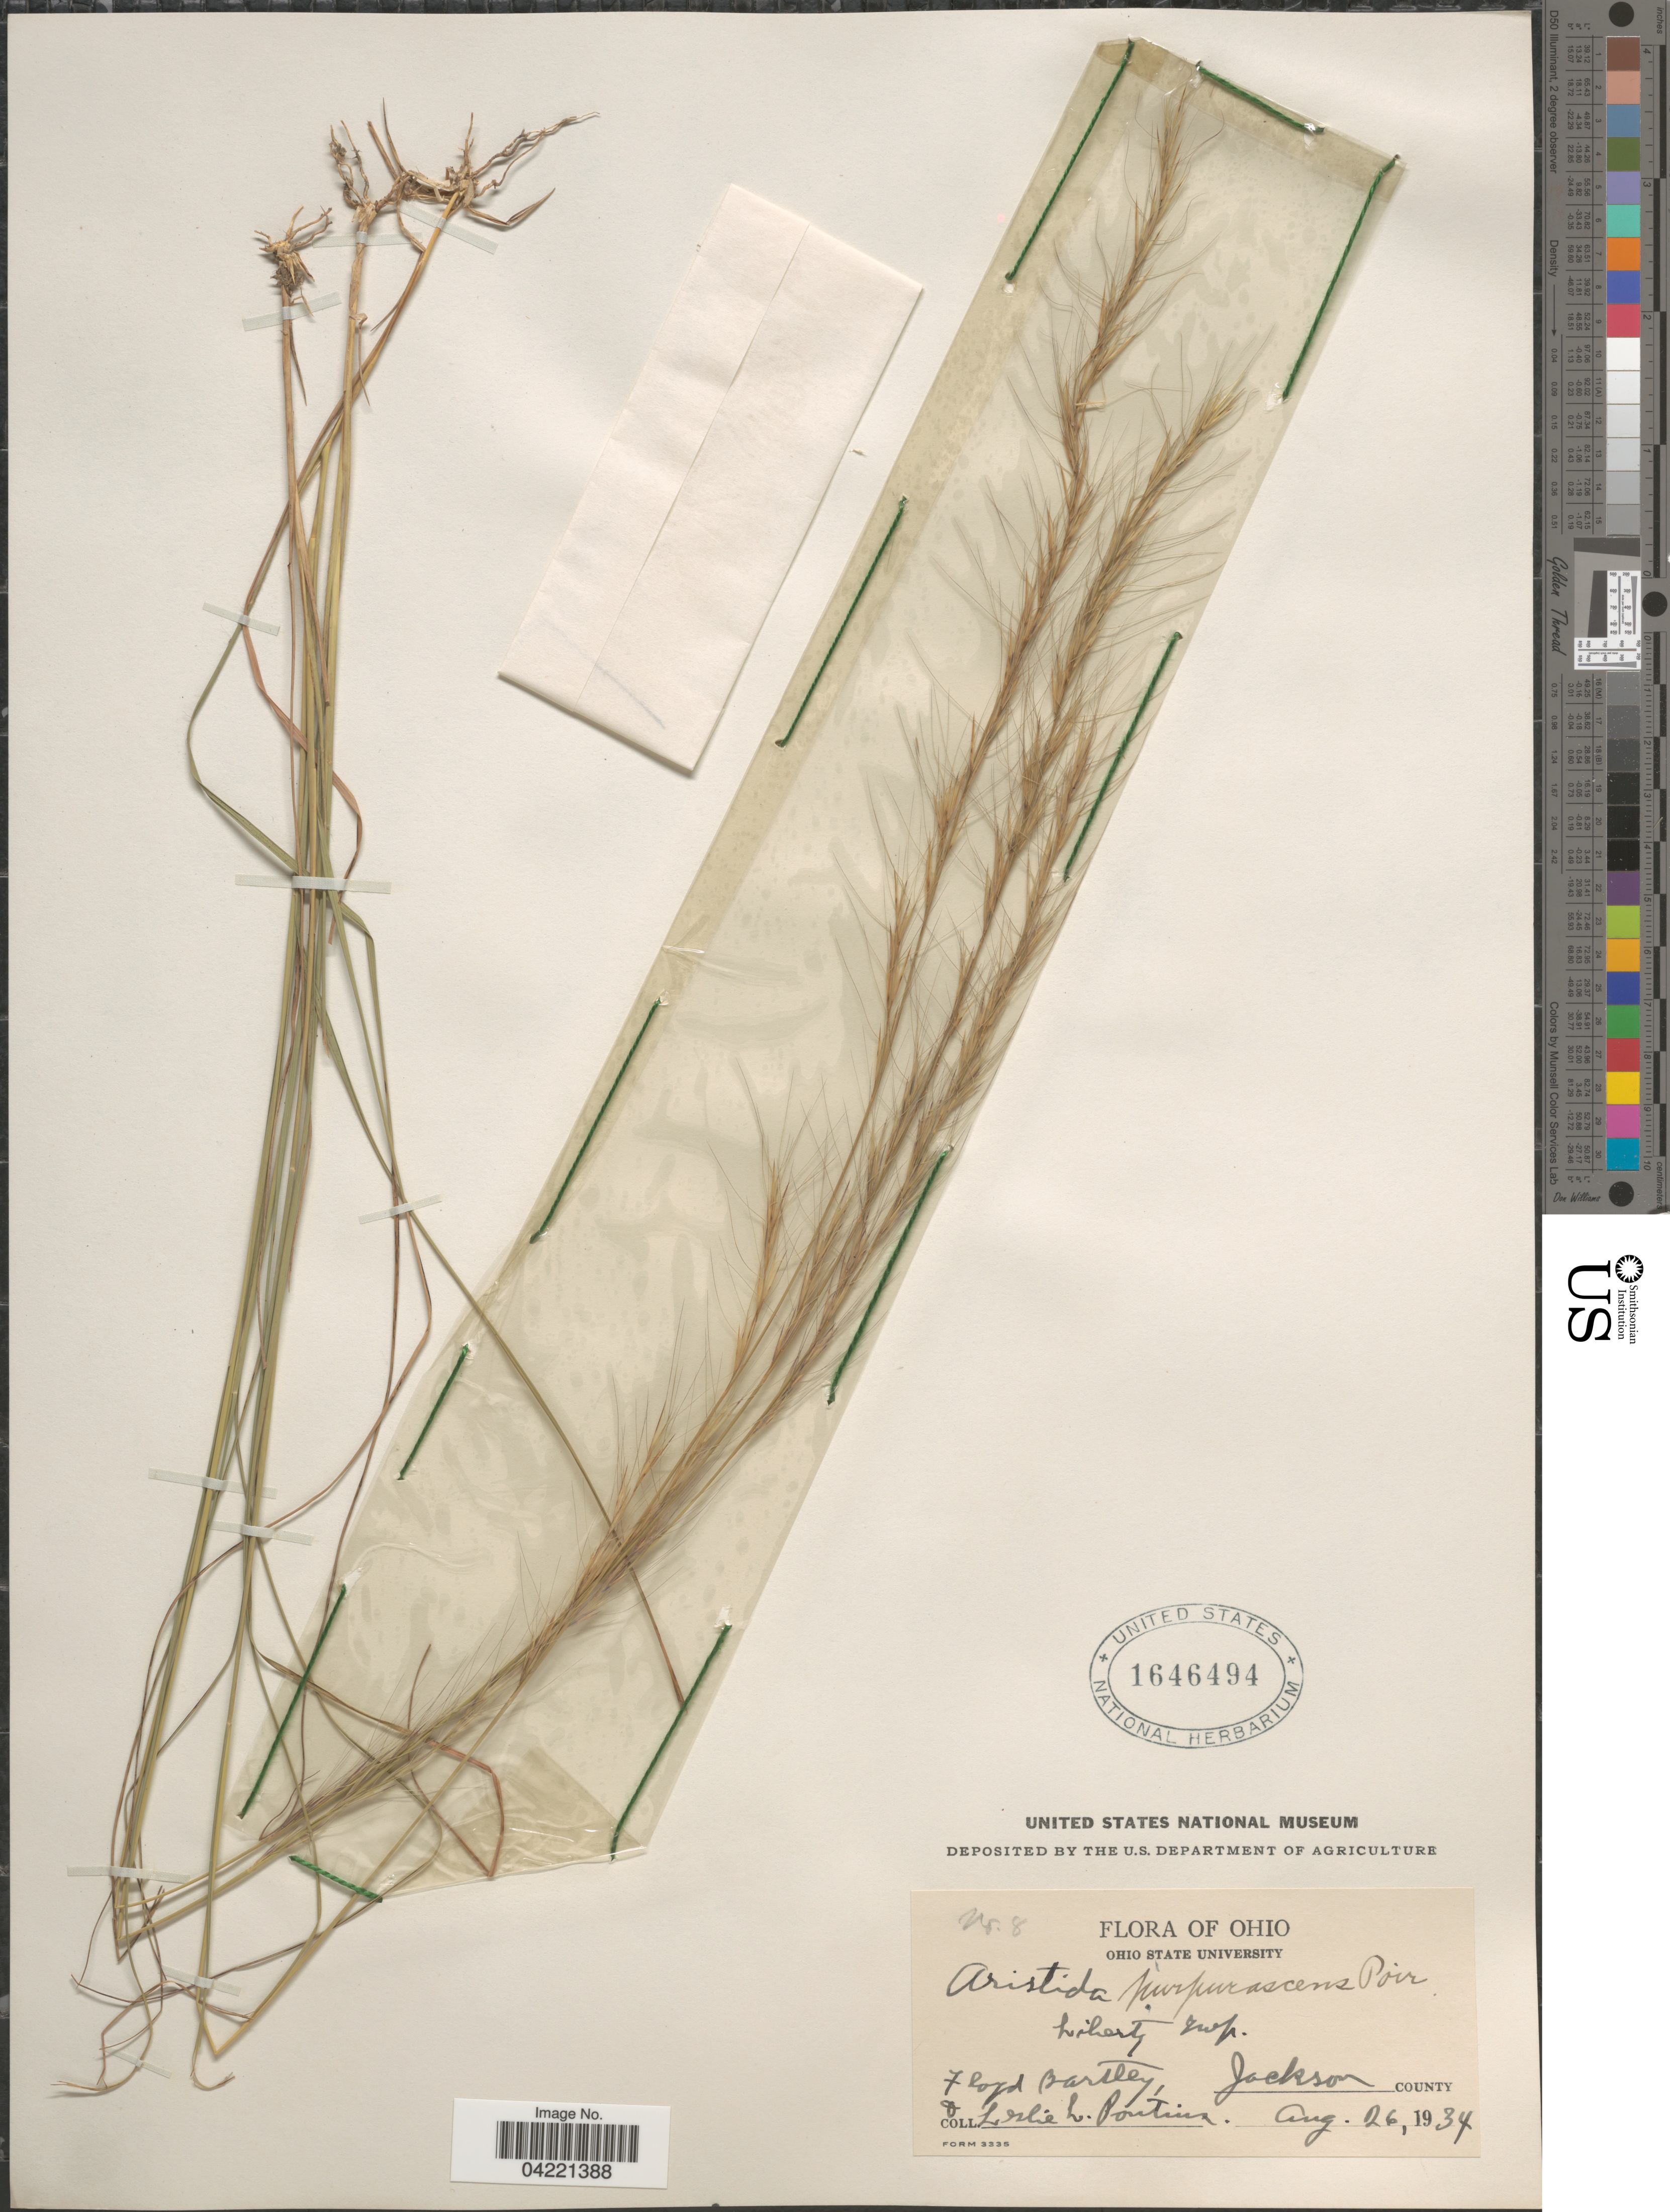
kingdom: Plantae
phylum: Tracheophyta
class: Liliopsida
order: Poales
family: Poaceae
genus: Aristida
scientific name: Aristida purpurascens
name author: Poir.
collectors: F. Bartley & L. Pontius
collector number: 8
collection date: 1934-08-26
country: United States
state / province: Ohio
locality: Liberty Twp. Jackson County.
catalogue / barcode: US 1646494